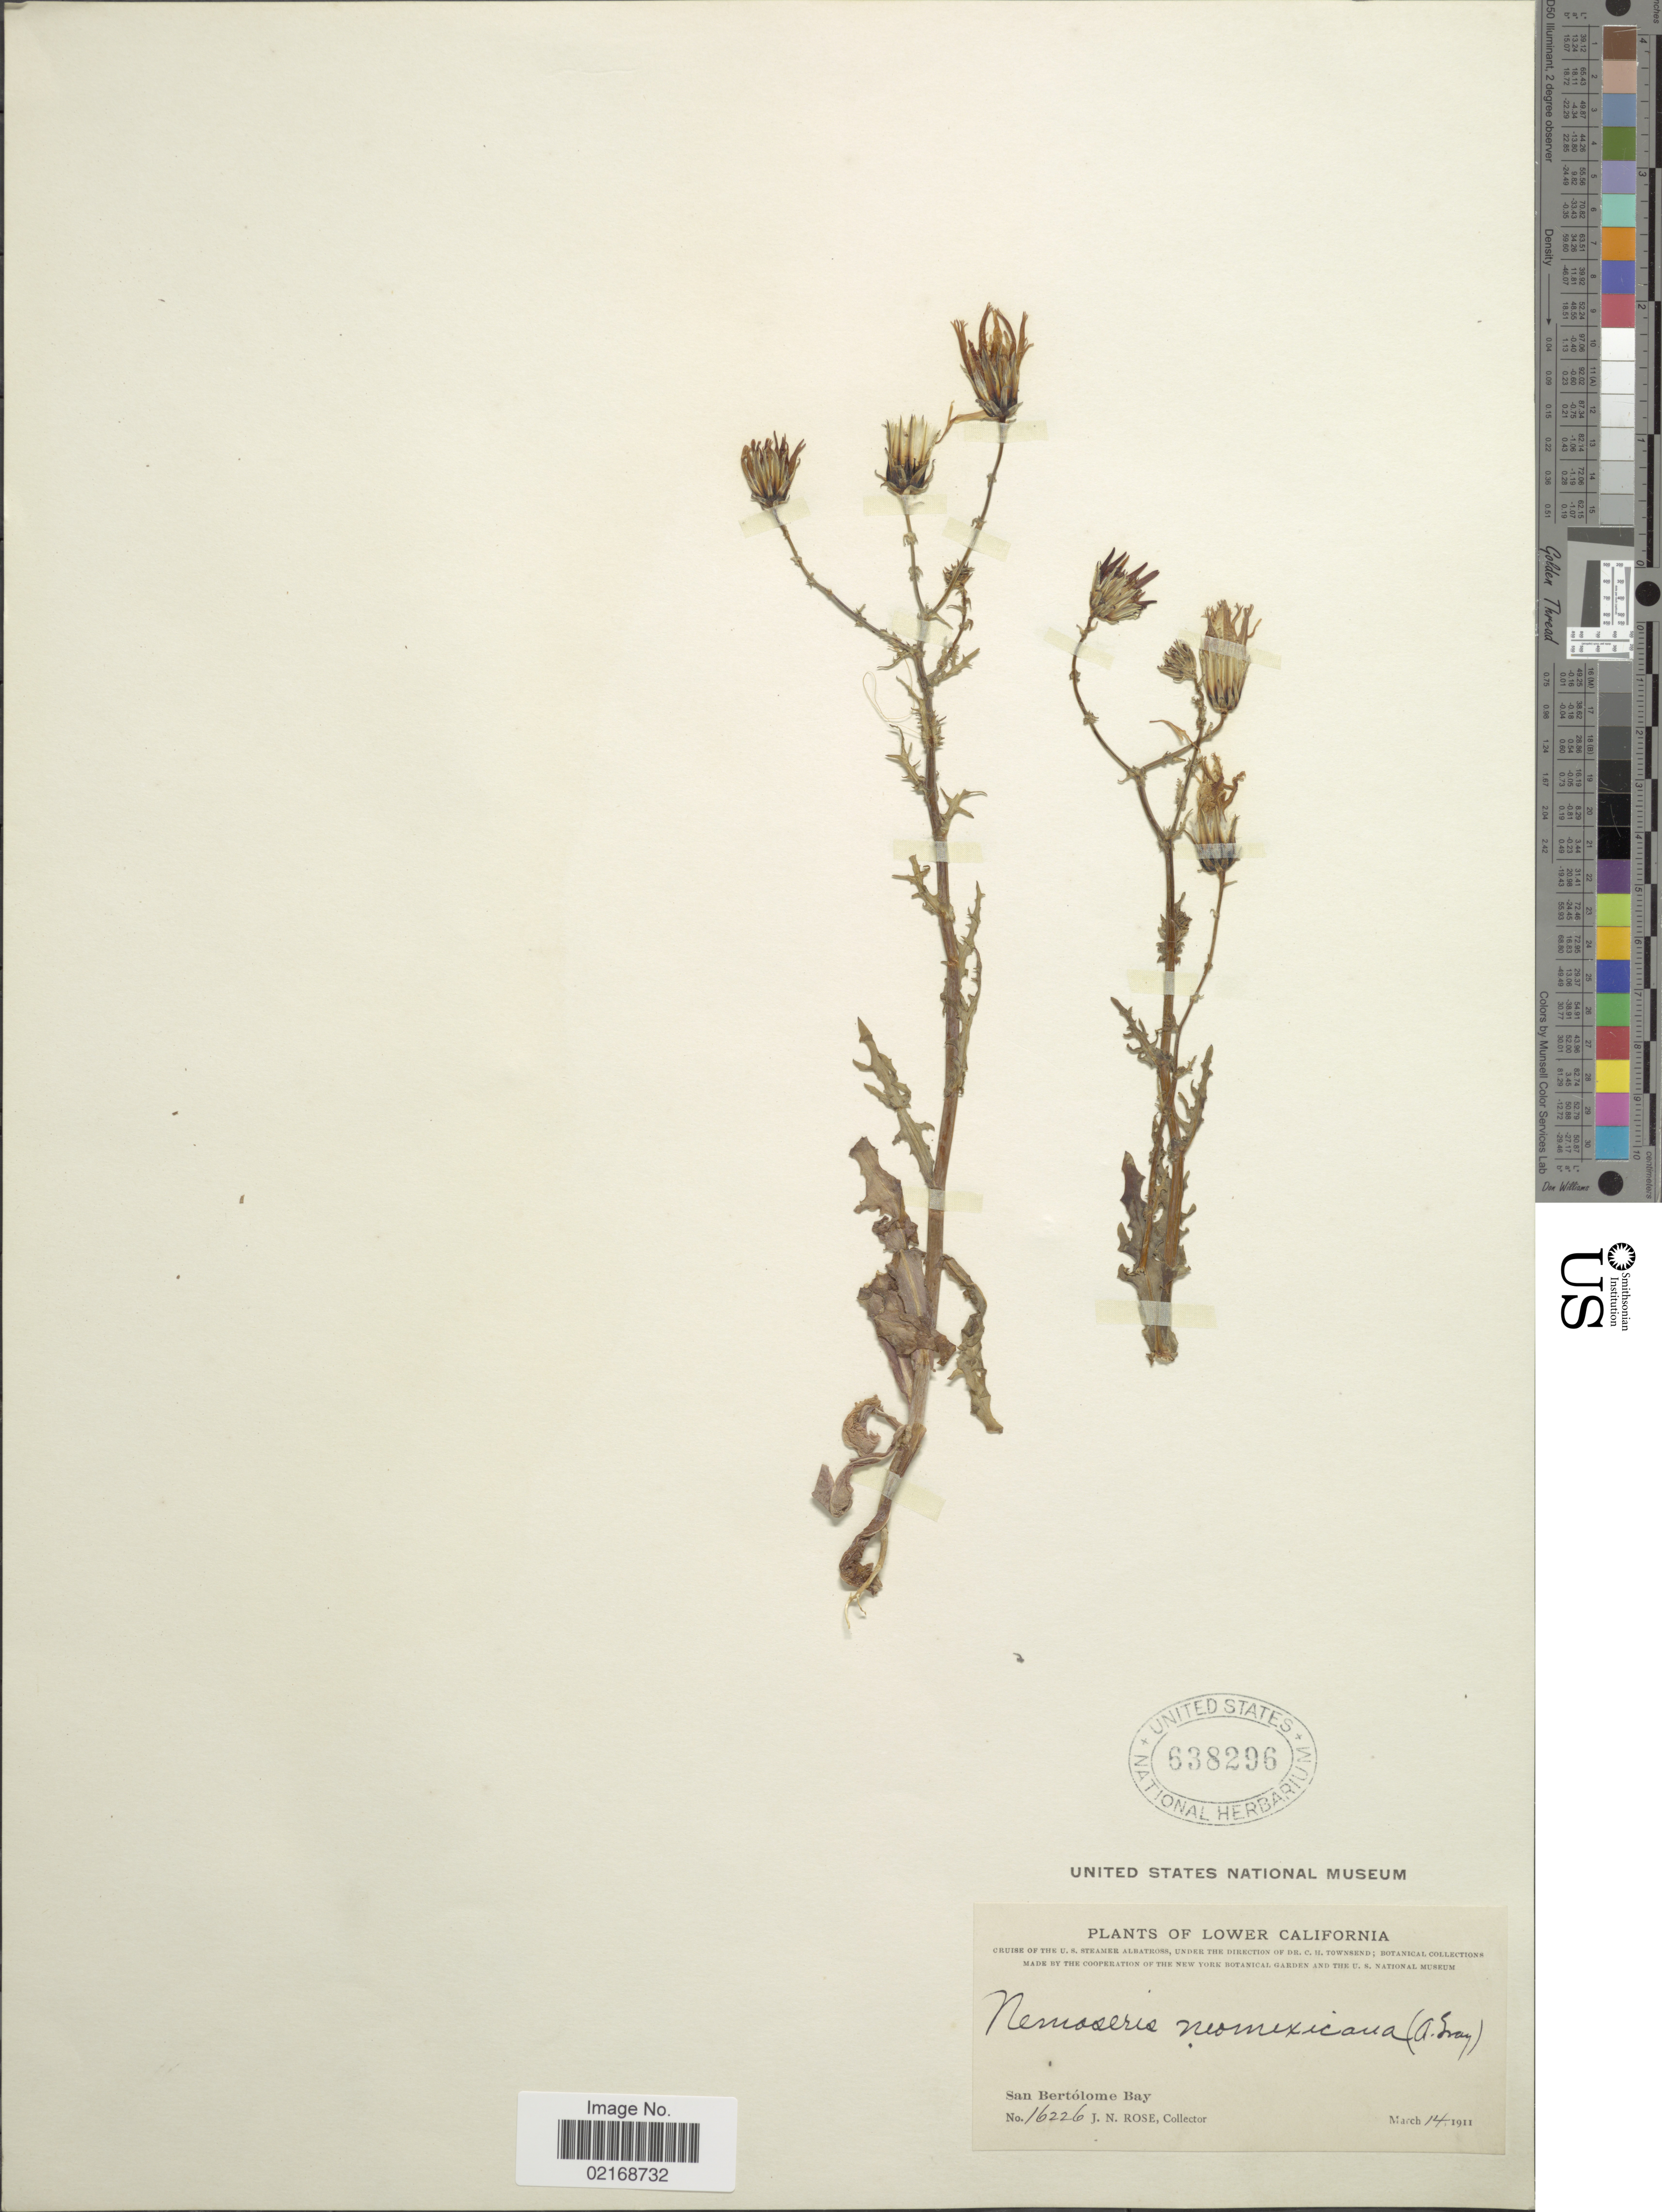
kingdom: Plantae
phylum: Tracheophyta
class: Magnoliopsida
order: Asterales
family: Asteraceae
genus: Rafinesquia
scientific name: Rafinesquia neomexicana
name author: A. Gray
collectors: J. N. Rose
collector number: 16226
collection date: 1911-03-14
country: Mexico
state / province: Baja California Sur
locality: Lower California, San Bertolome Bay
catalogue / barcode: US 638296